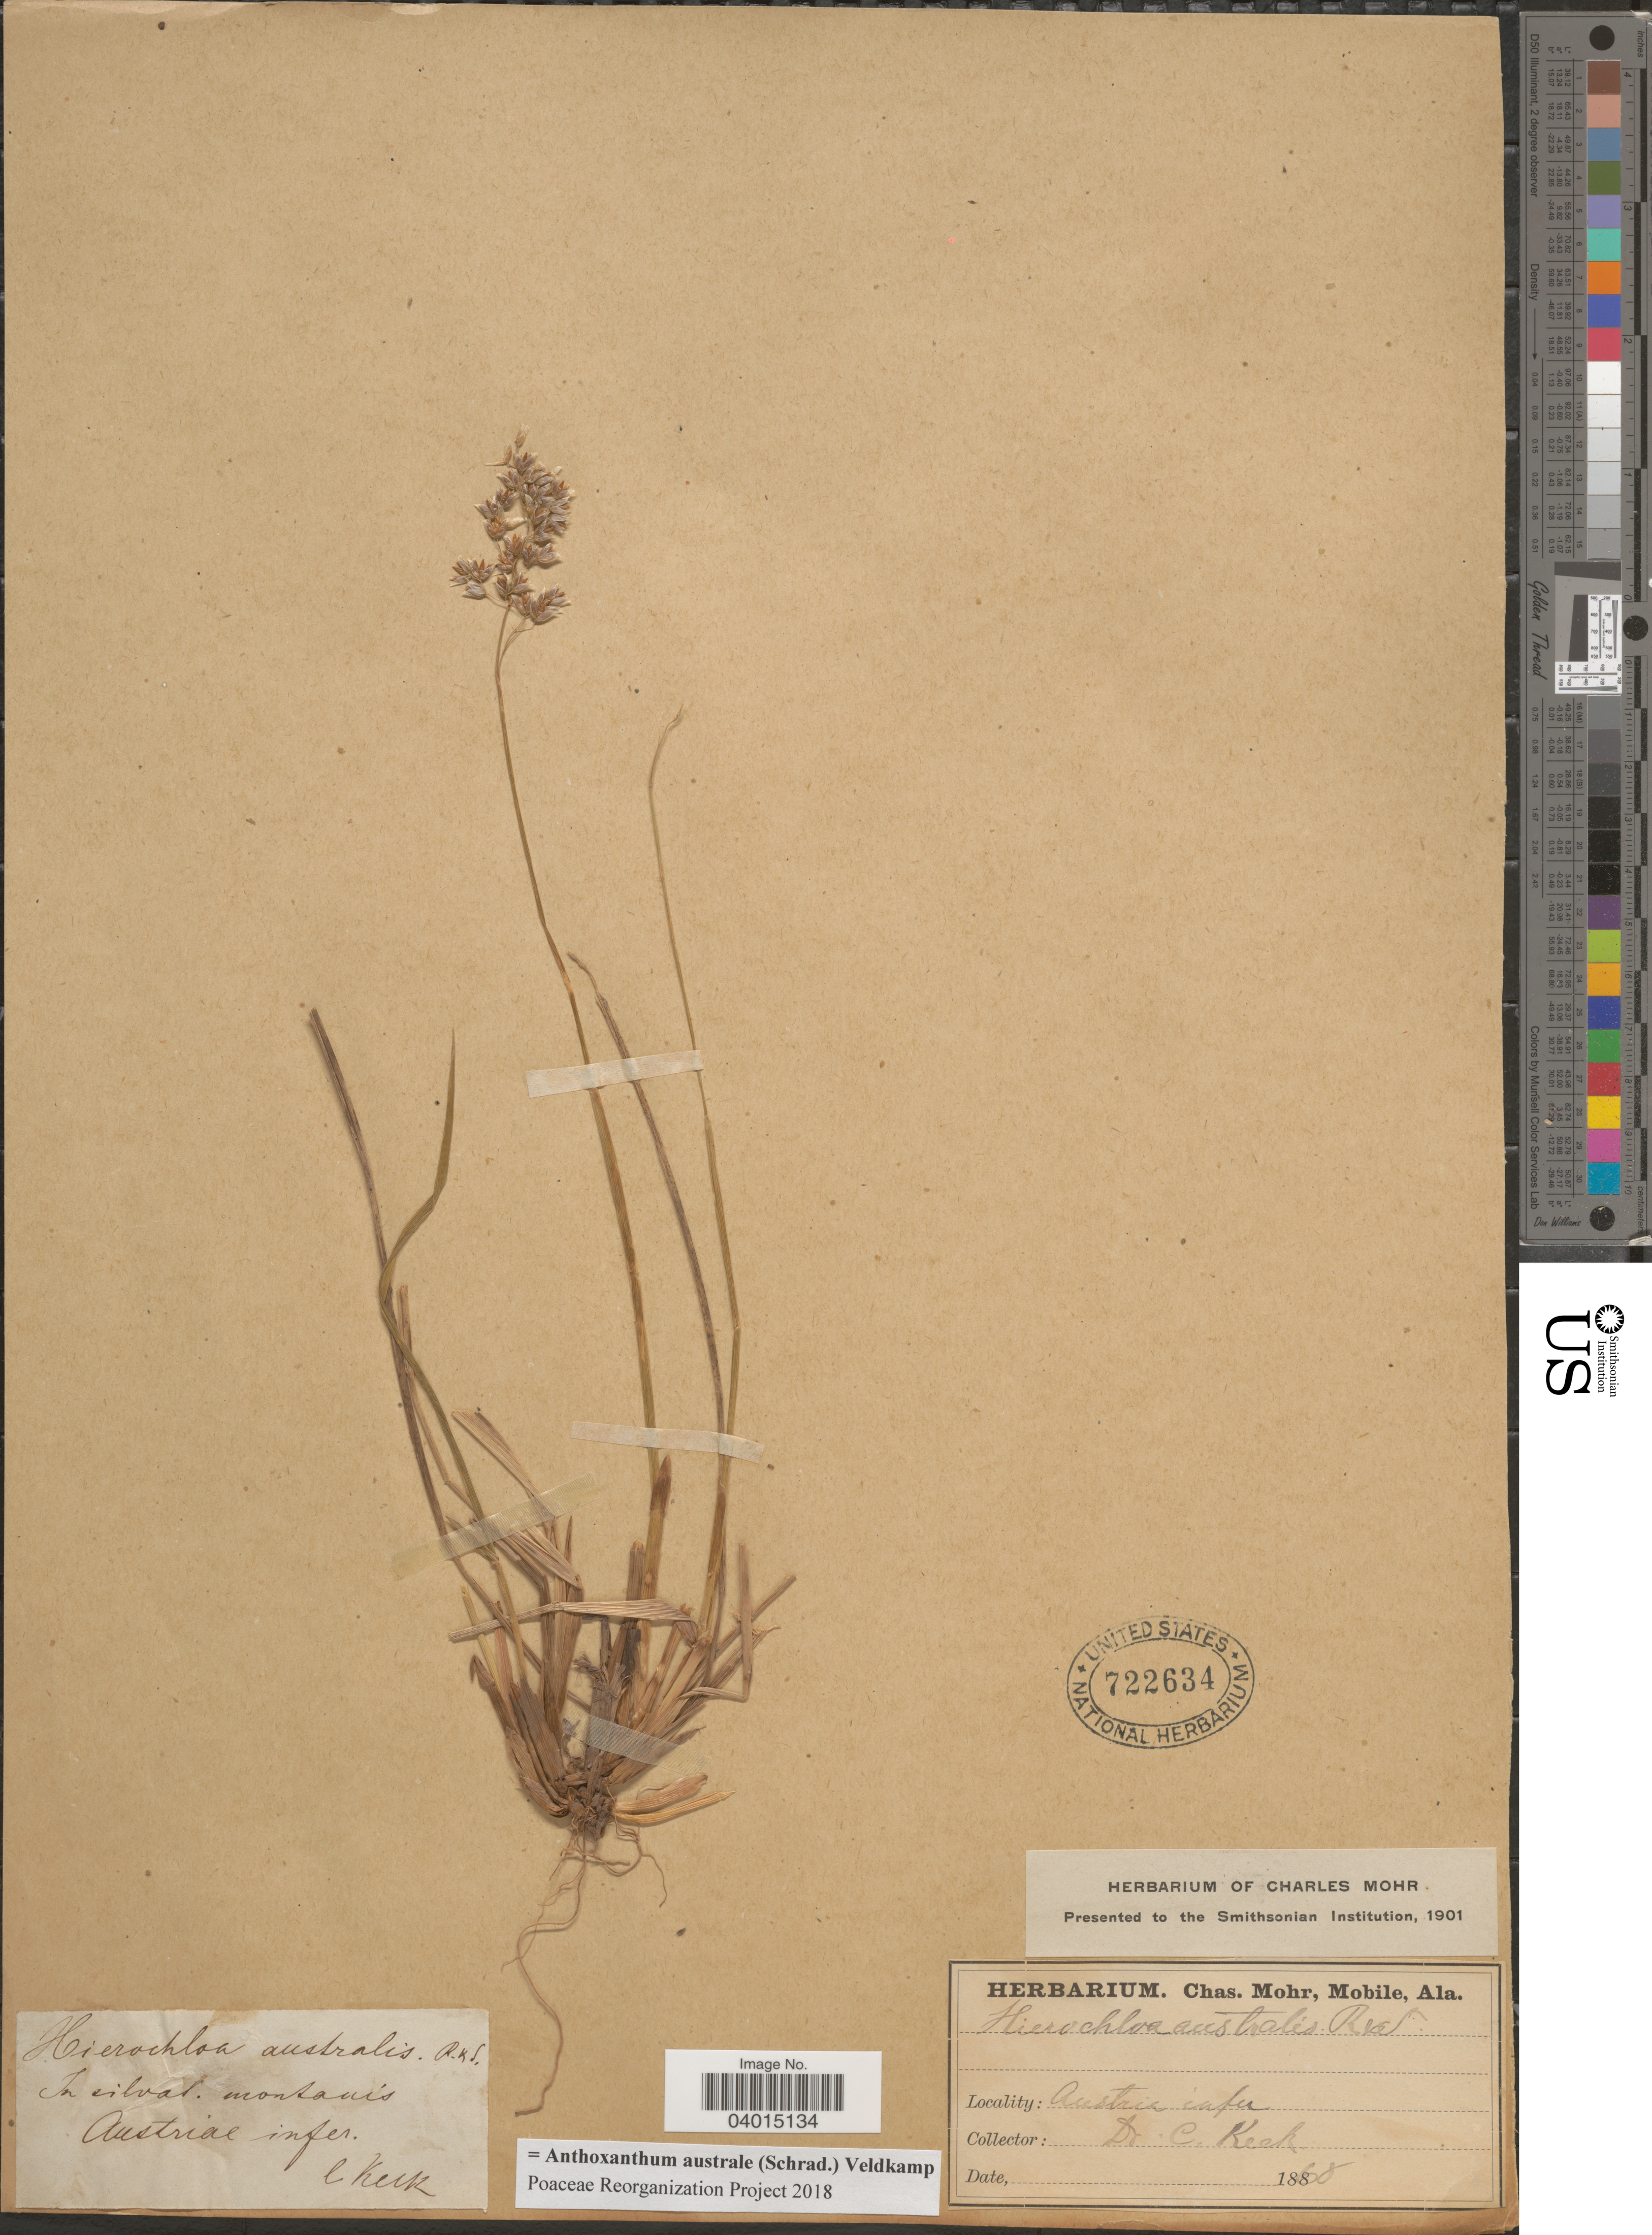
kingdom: Plantae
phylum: Tracheophyta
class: Liliopsida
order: Poales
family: Poaceae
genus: Anthoxanthum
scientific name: Anthoxanthum australe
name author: (Schrad.) Veldkamp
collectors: C. Keck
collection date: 1868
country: Austria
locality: In silvat. montanis. Austriae infer.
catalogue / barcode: US 722634